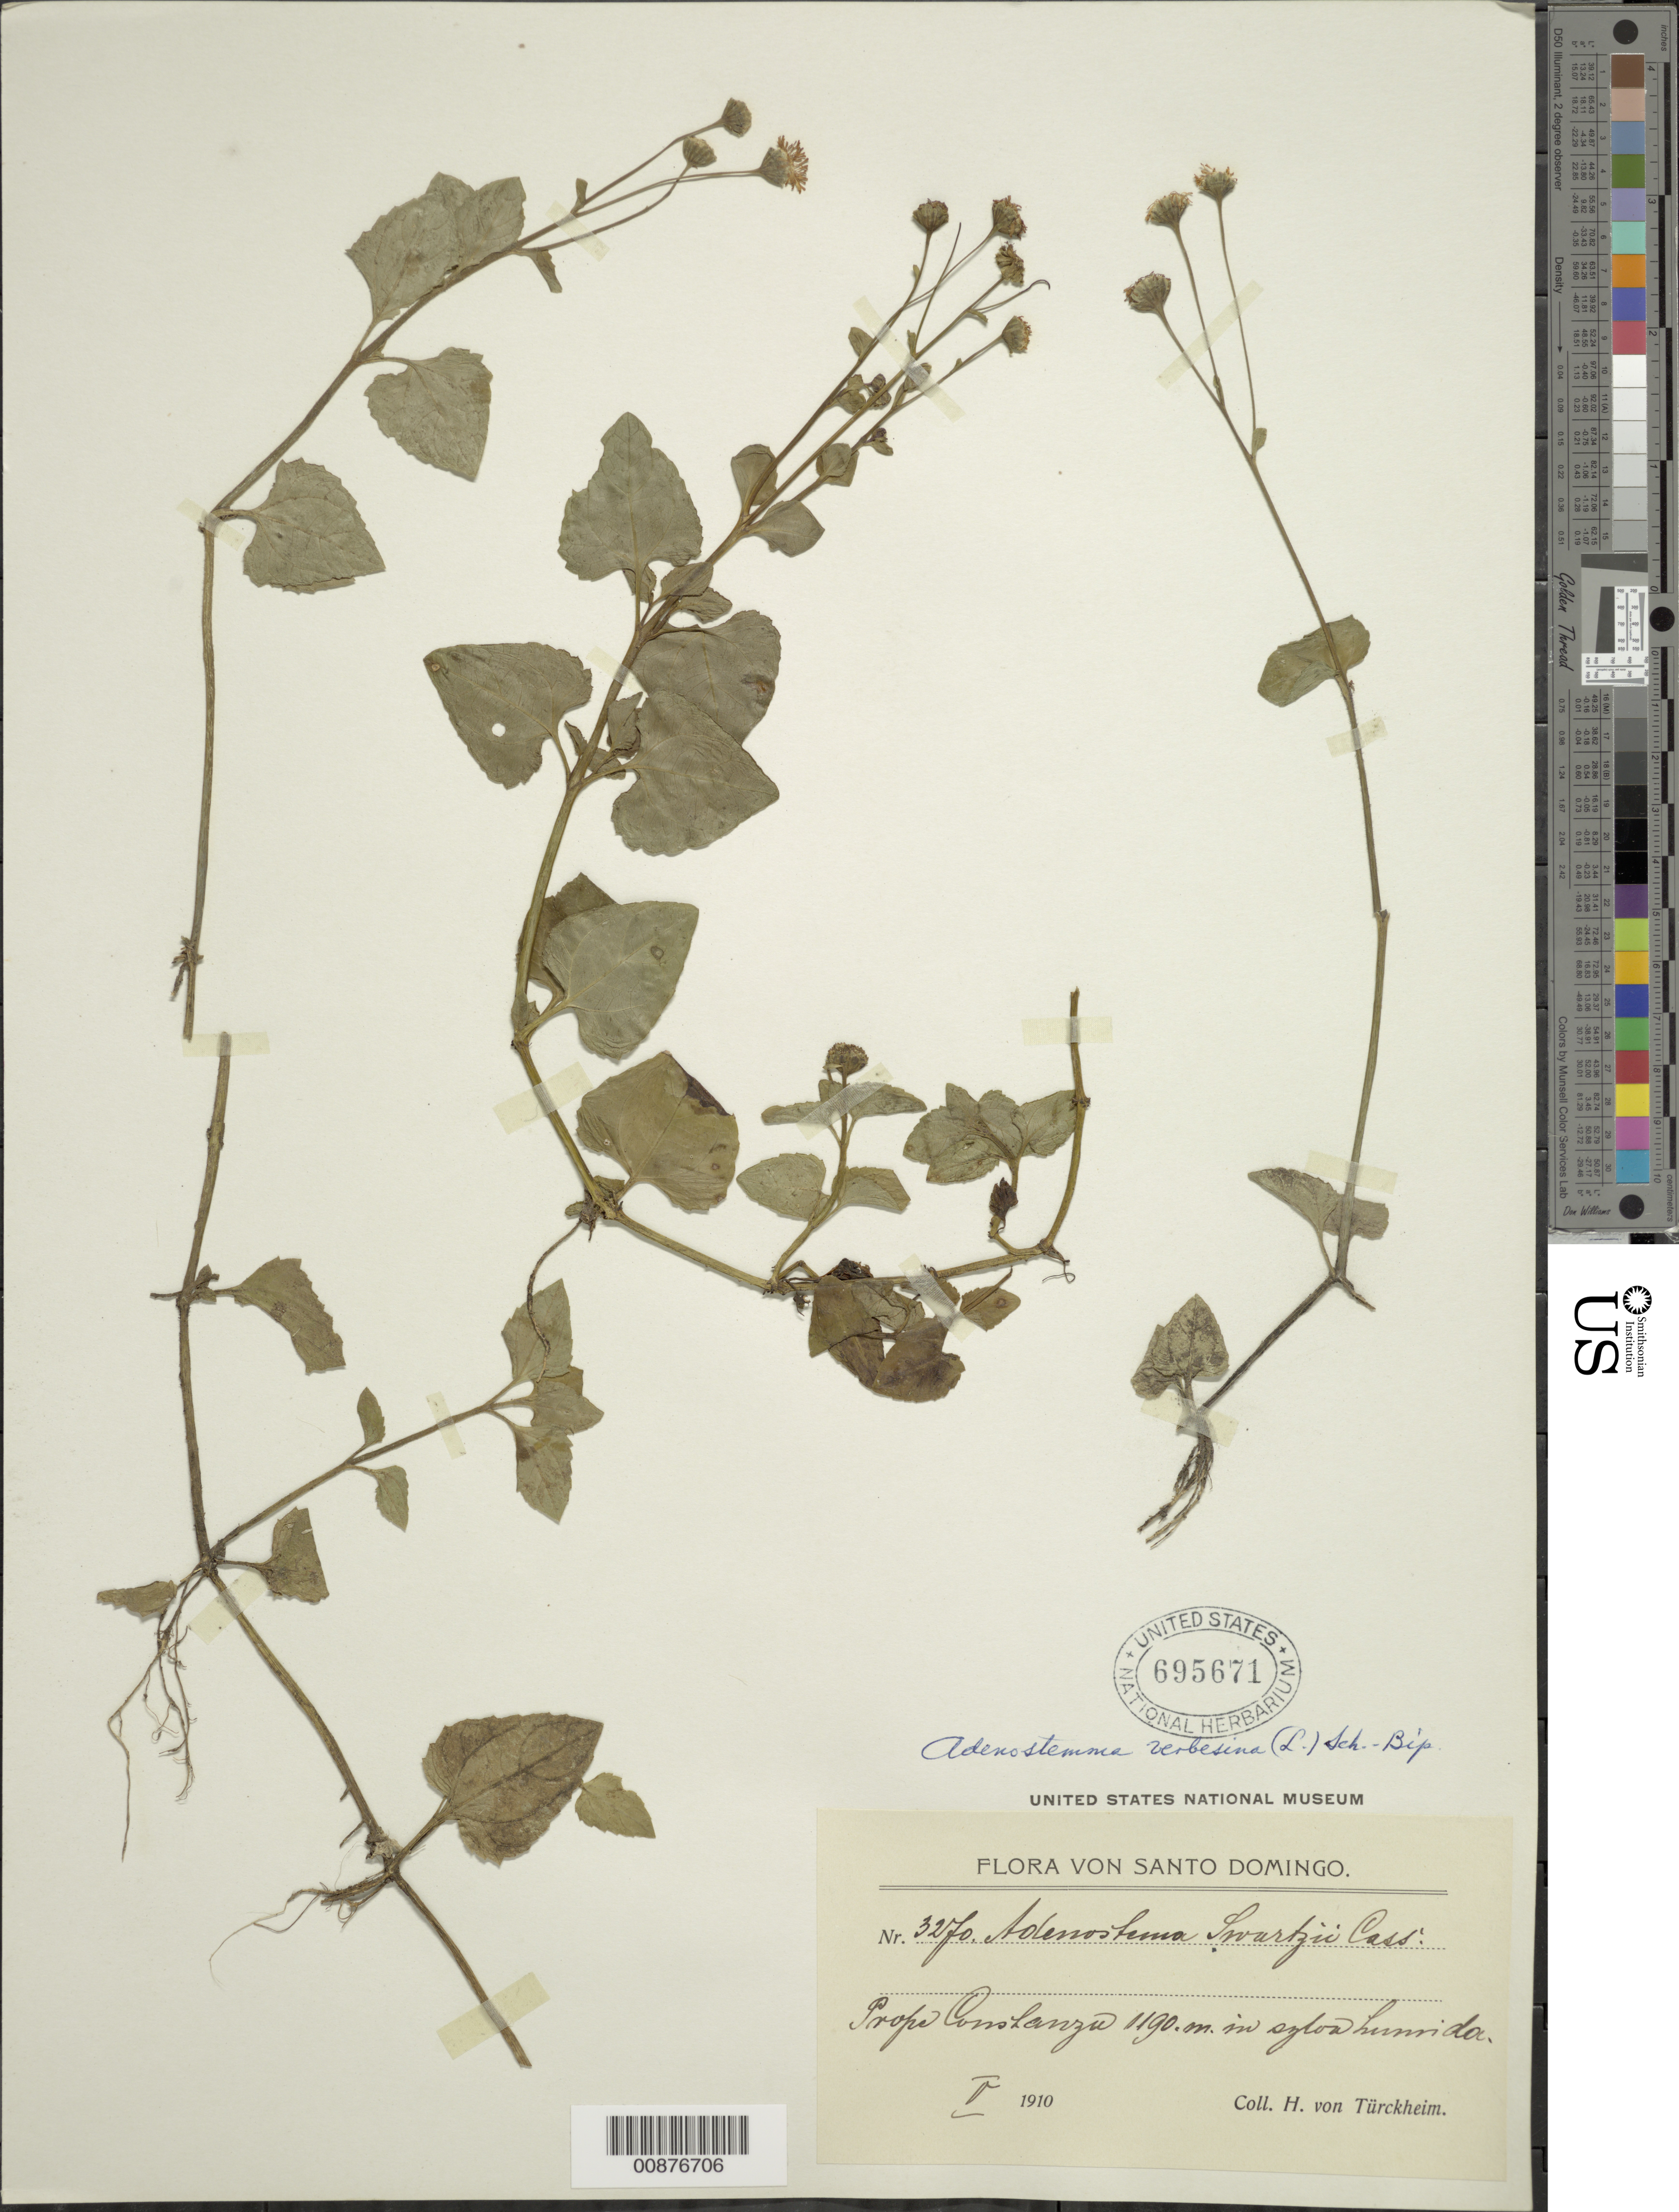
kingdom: Plantae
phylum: Tracheophyta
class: Magnoliopsida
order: Asterales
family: Asteraceae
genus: Adenostemma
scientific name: Adenostemma verbesina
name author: (L.) Sch. Bip.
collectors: H. von Türckheim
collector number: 32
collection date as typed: May 1910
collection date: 1910-05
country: Dominican Republic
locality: Prope Cons Lanzu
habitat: In sylva humida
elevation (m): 1190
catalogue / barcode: US 695671